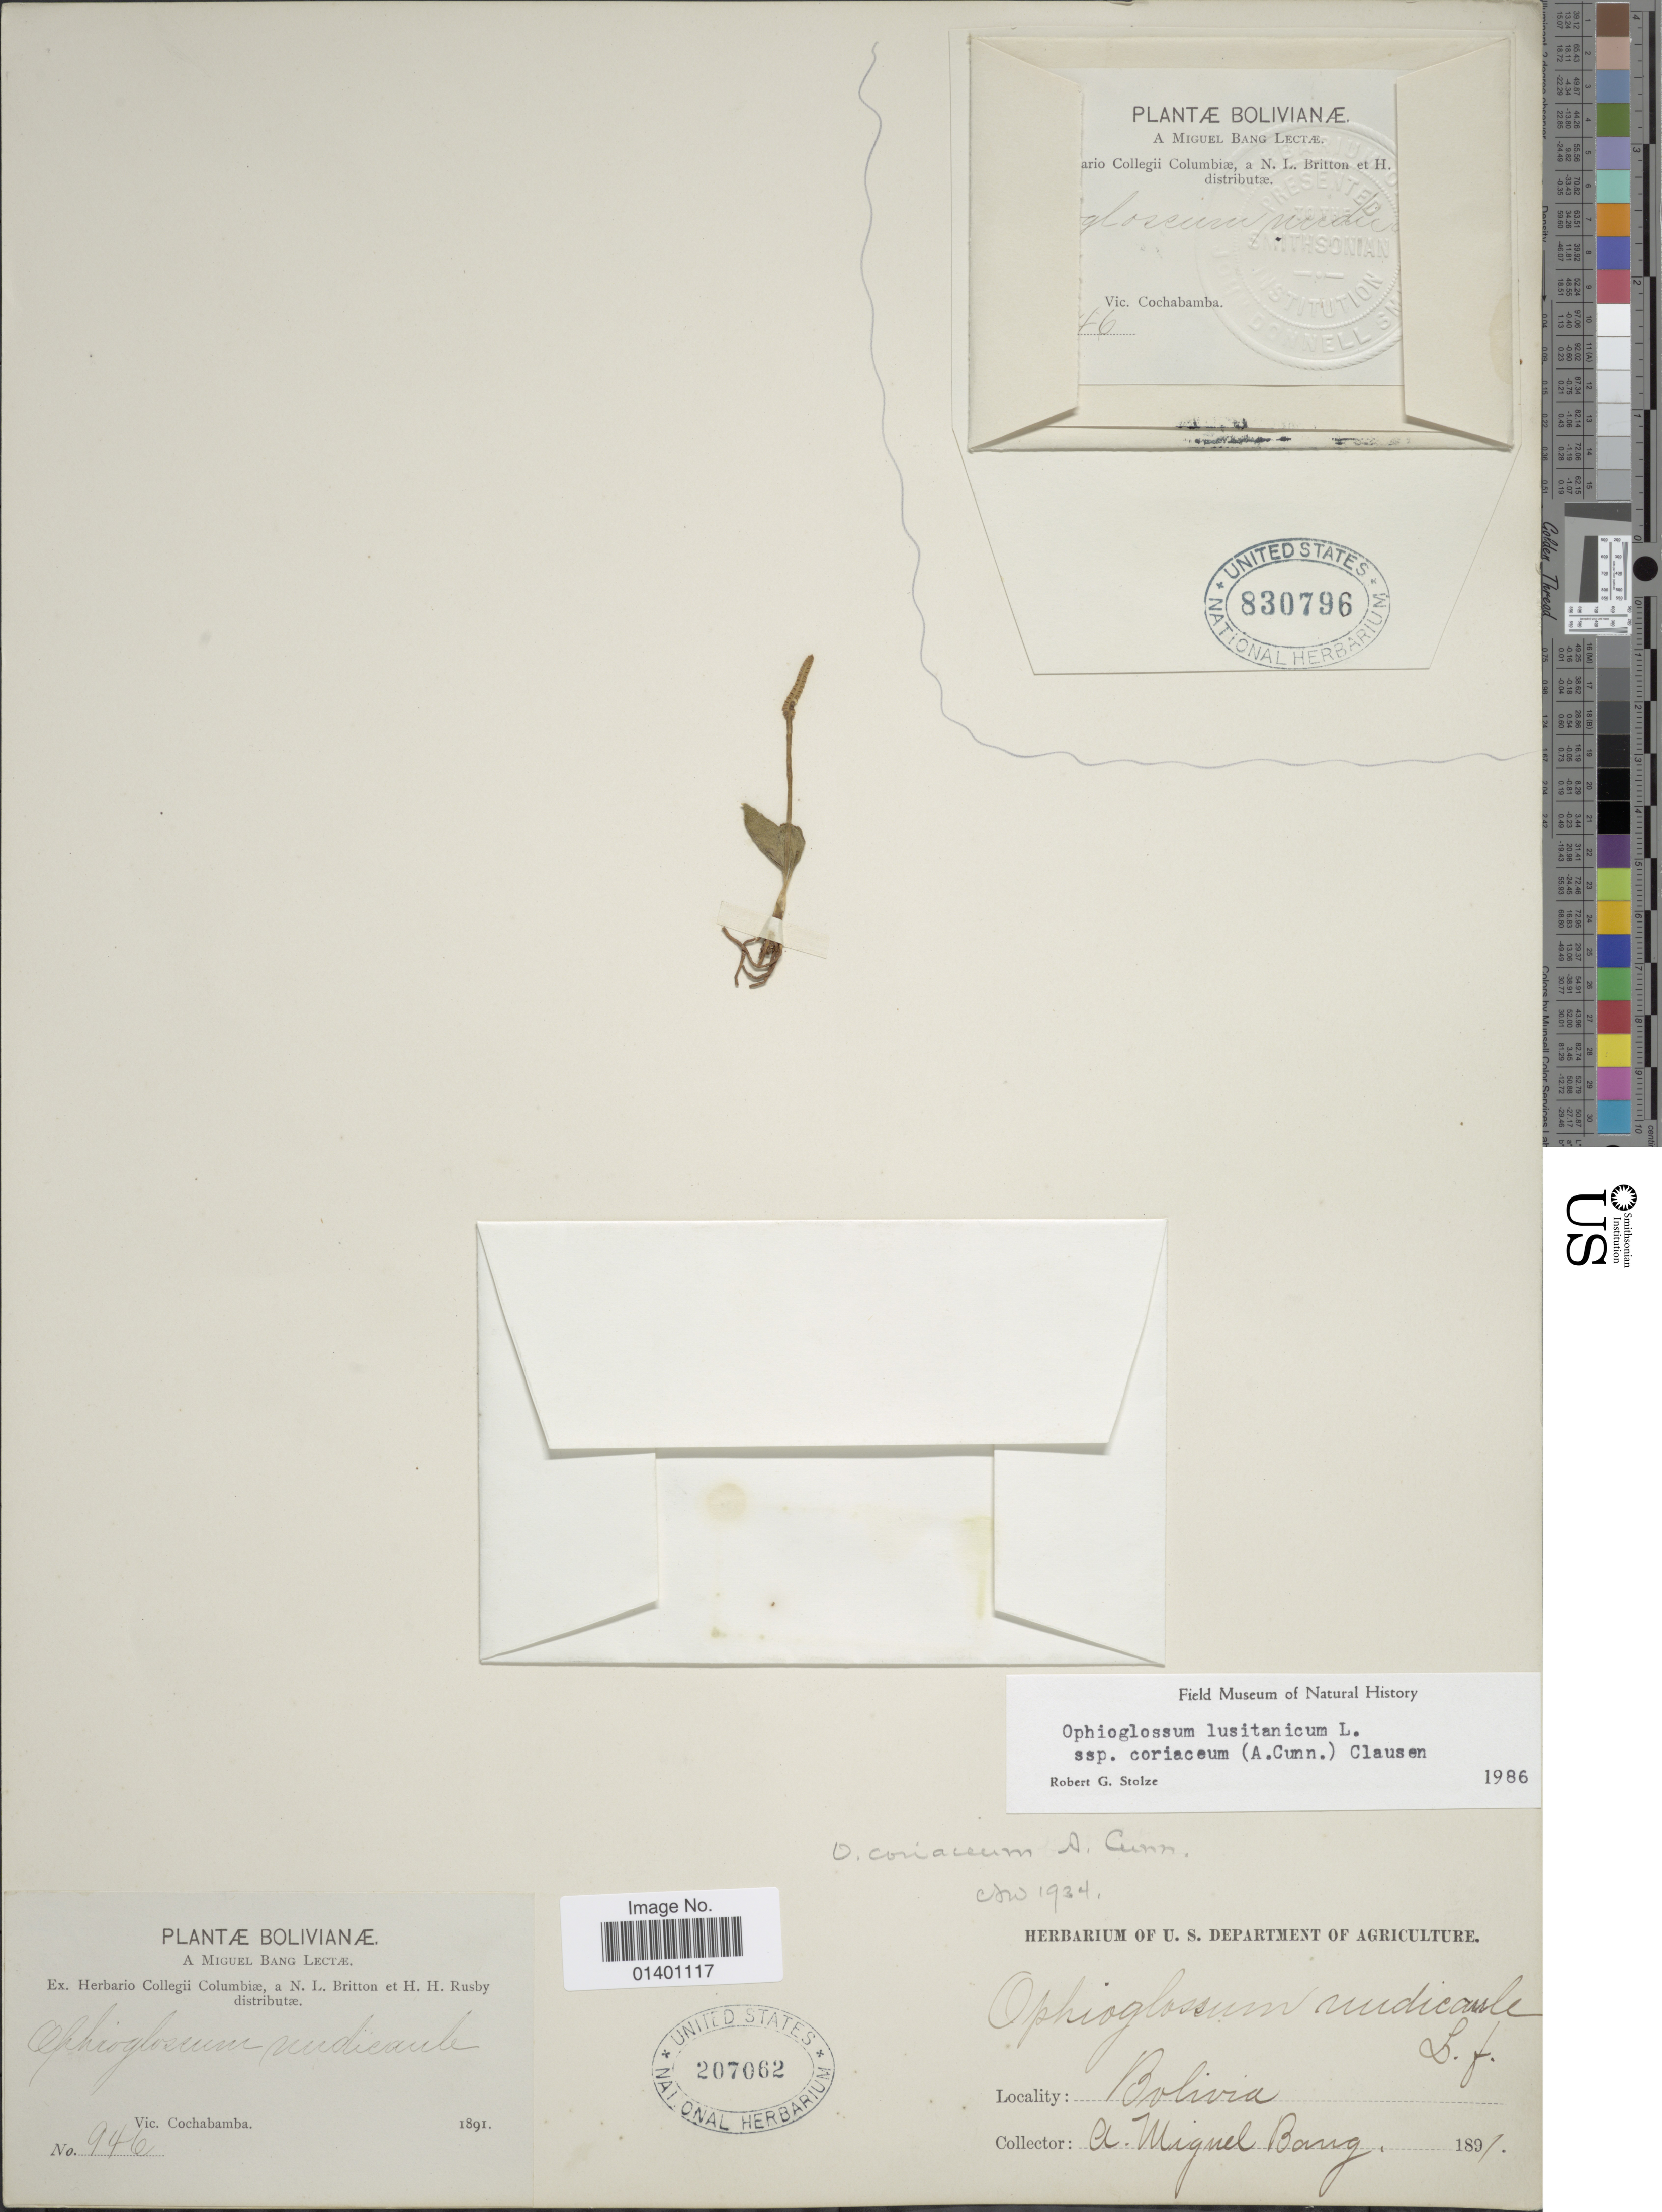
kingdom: Plantae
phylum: Tracheophyta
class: Polypodiopsida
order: Ophioglossales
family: Ophioglossaceae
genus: Ophioglossum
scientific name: Ophioglossum coriaceum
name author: A. Cunn.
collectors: M. Bang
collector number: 46*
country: Bolivia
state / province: Cochabamba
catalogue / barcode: US 830796-2